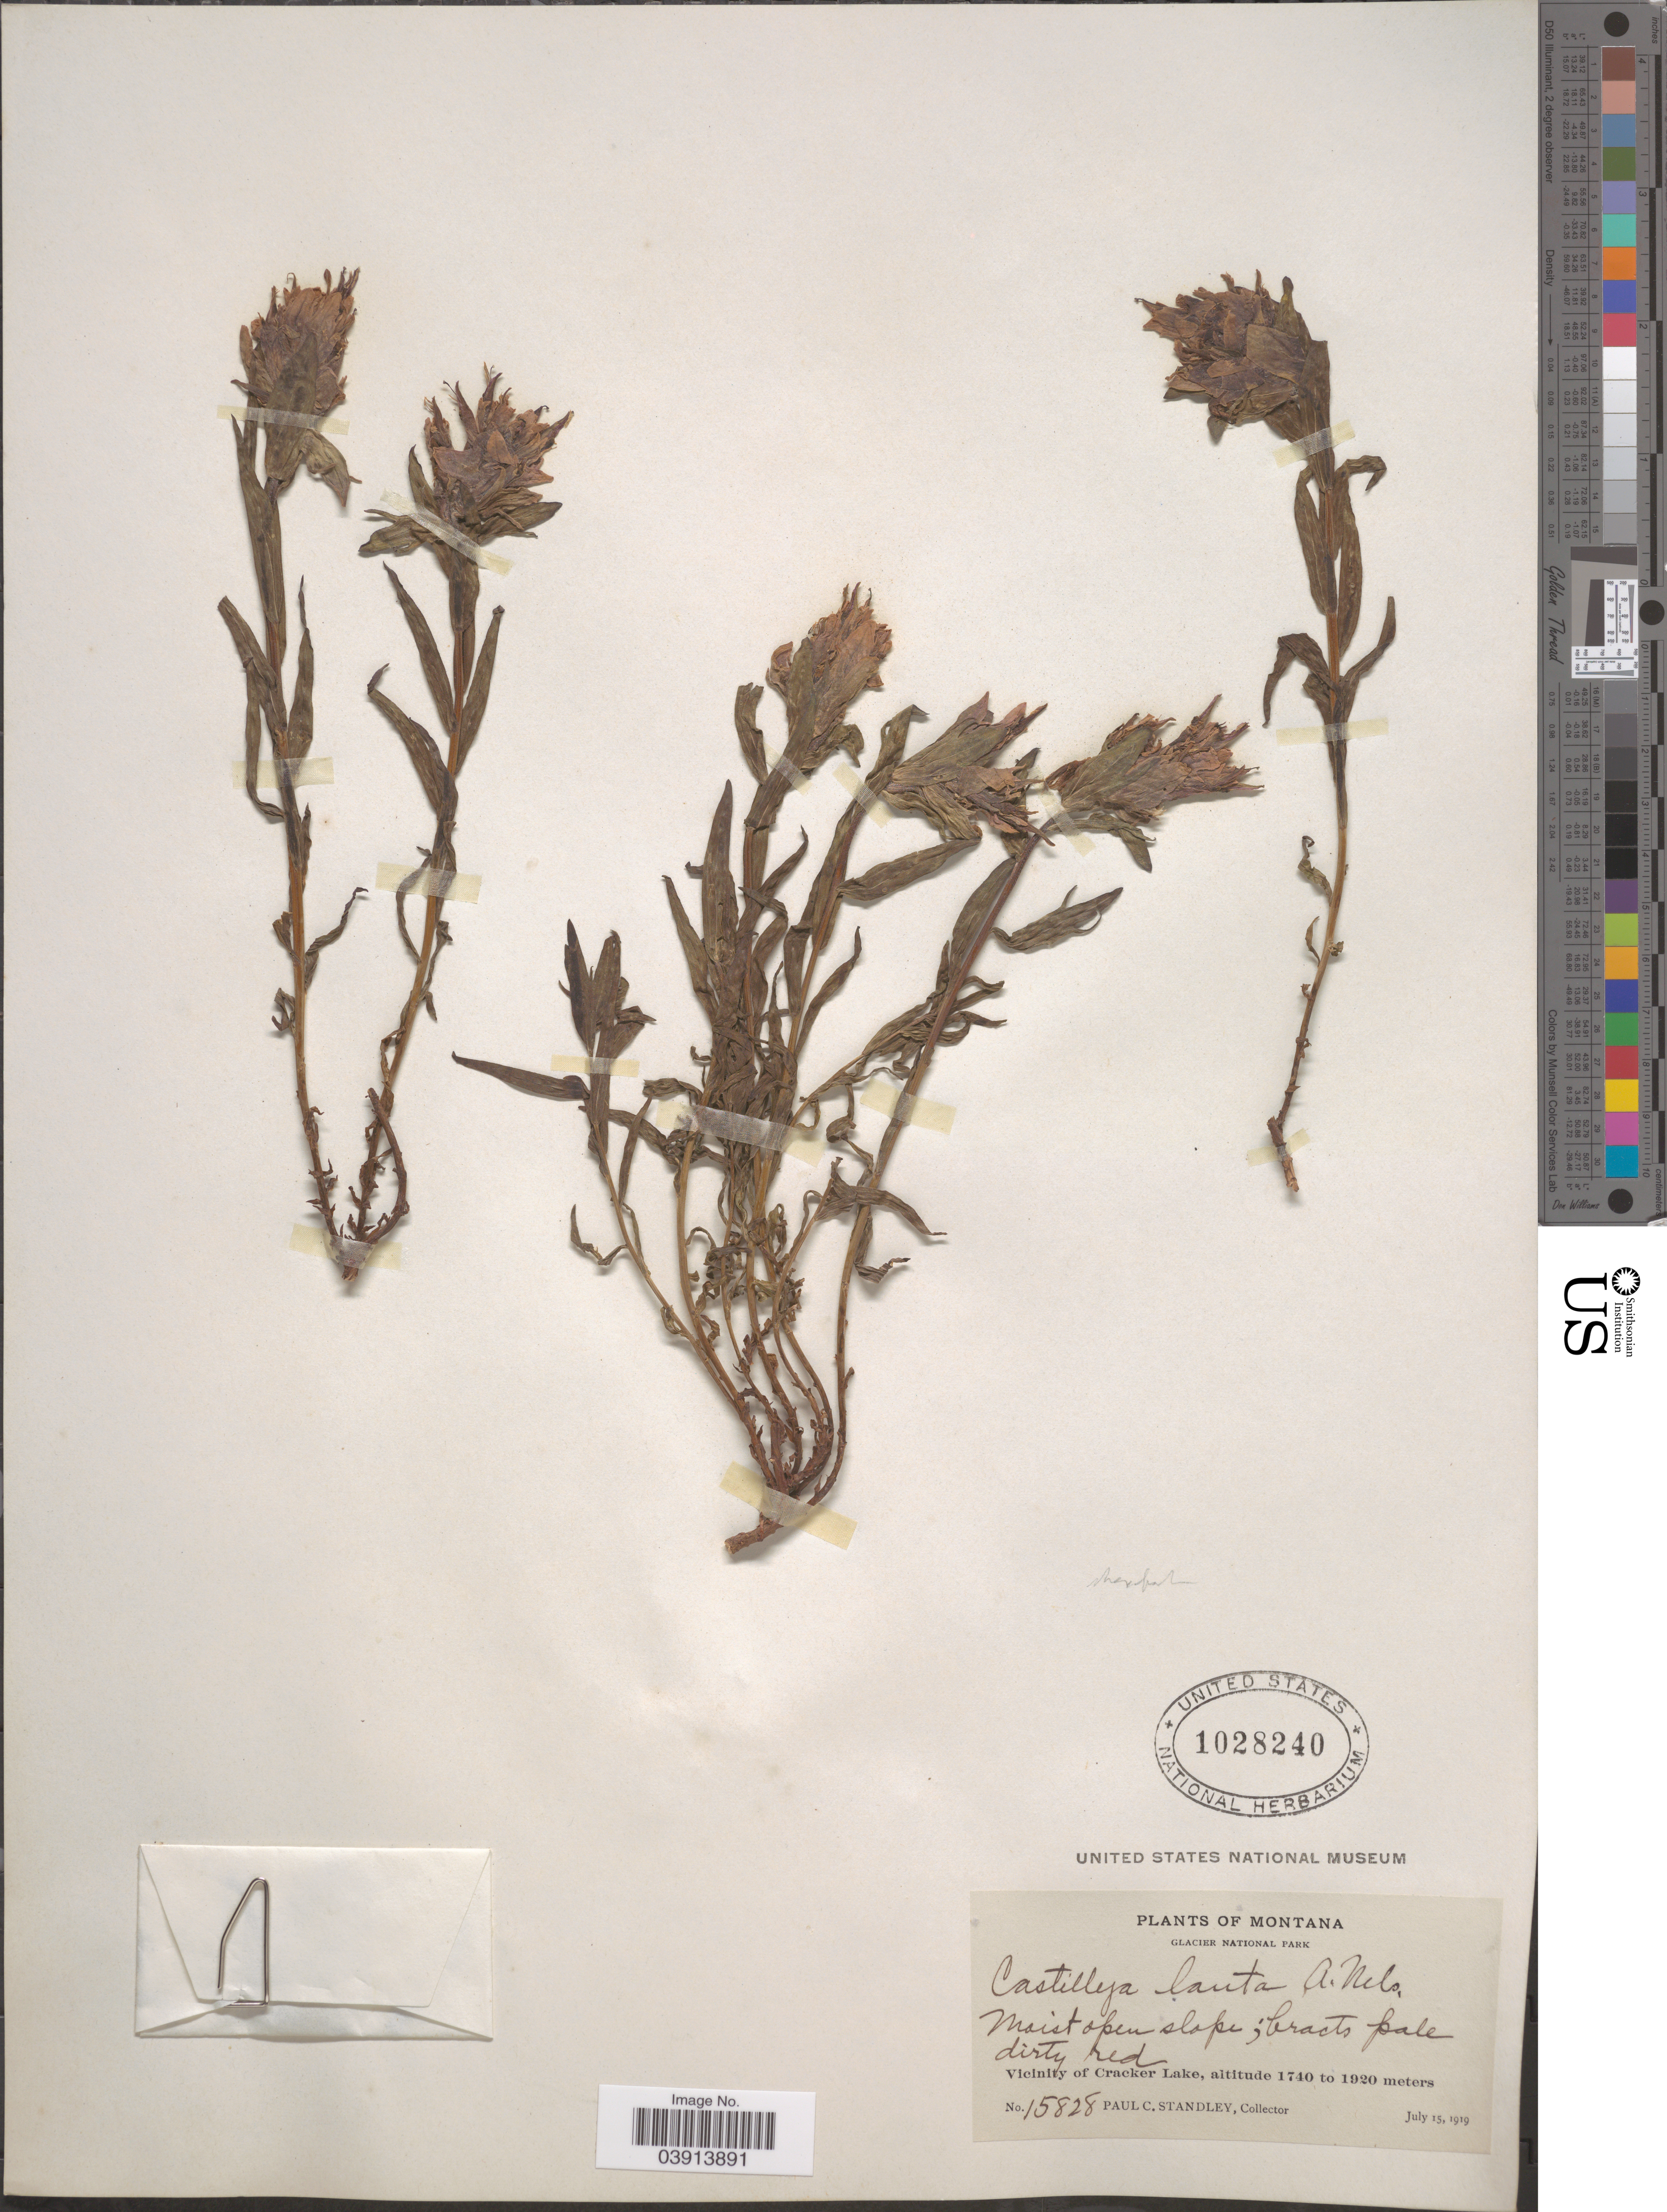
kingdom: Plantae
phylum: Tracheophyta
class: Magnoliopsida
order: Lamiales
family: Orobanchaceae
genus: Castilleja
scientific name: Castilleja rhexiifolia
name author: Rydb.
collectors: P. C. Standley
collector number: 15828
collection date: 1919-07-15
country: United States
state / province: Montana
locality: Glacier National Park. Vicinity of Cracker Lake.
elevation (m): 1740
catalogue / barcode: US 1028240